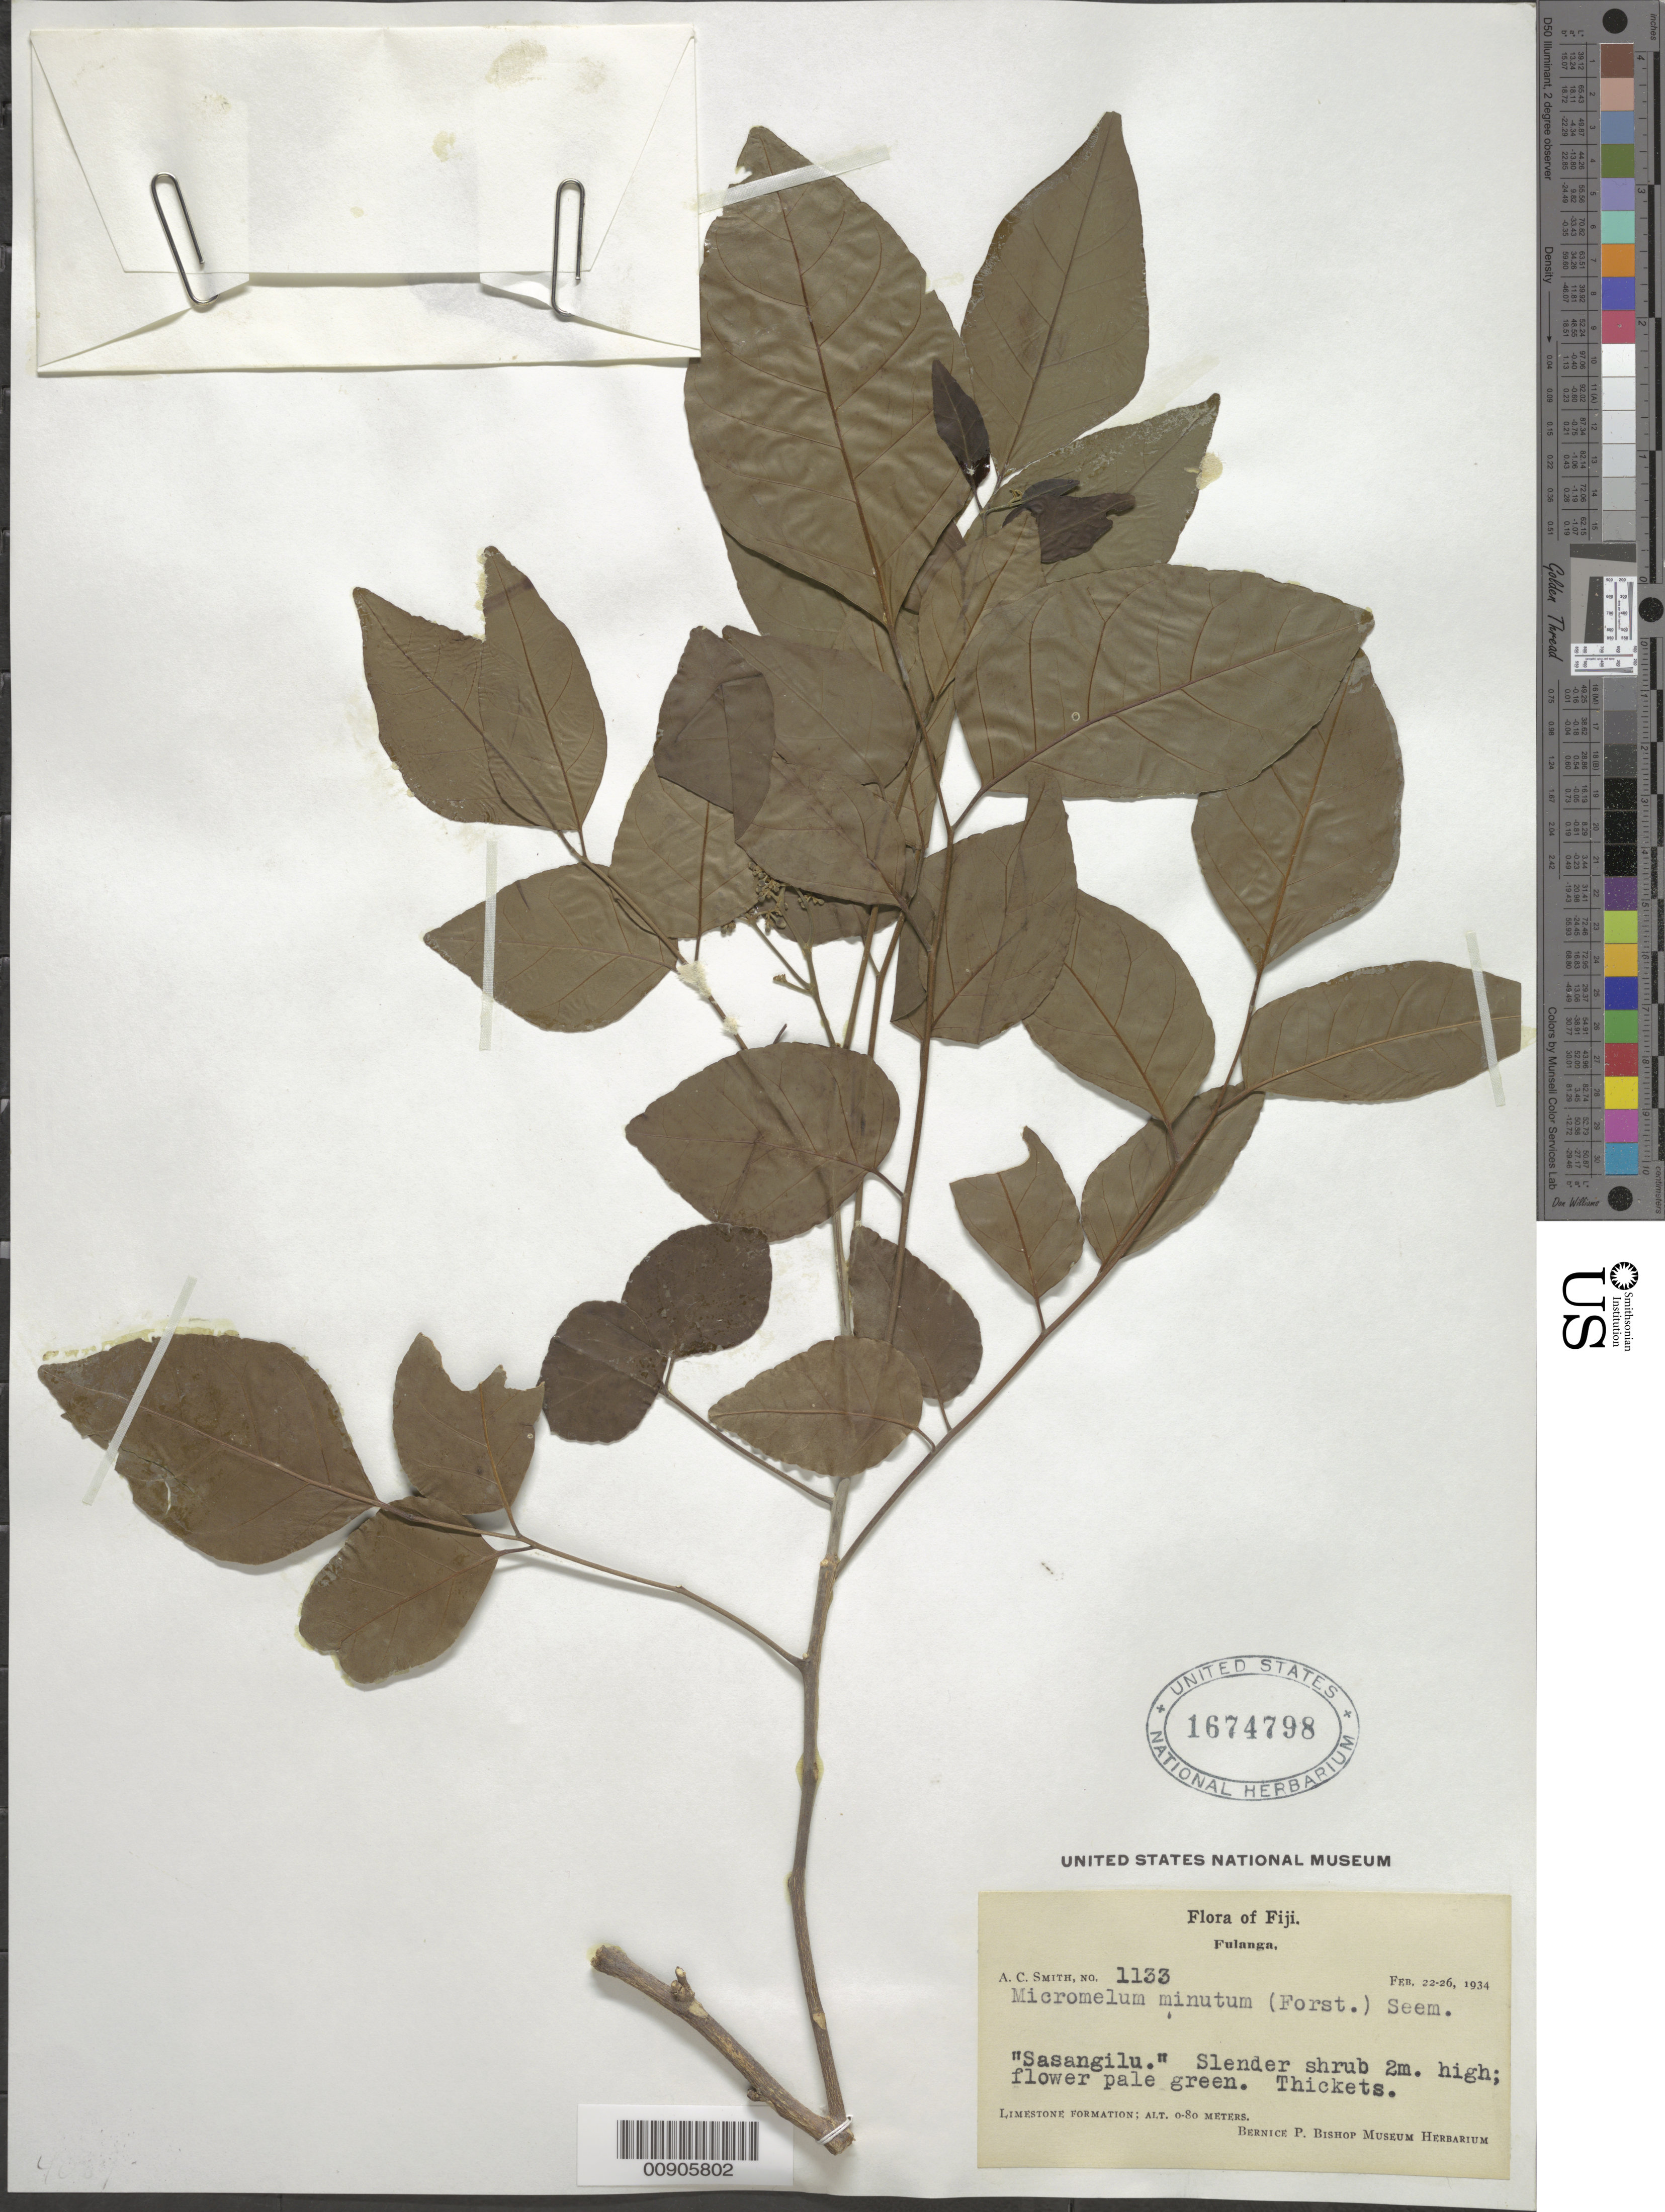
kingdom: Plantae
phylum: Tracheophyta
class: Magnoliopsida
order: Sapindales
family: Rutaceae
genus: Micromelum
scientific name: Micromelum minutum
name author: (G. Forst.) Wight & Arn.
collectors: C. A. Smith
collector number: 1133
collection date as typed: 22 Feb 1934 to 26 Feb 1936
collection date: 1934-02-22/1936-02-26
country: Fiji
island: Fulaga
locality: Fulanga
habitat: Thickets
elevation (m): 0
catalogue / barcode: US 1674798